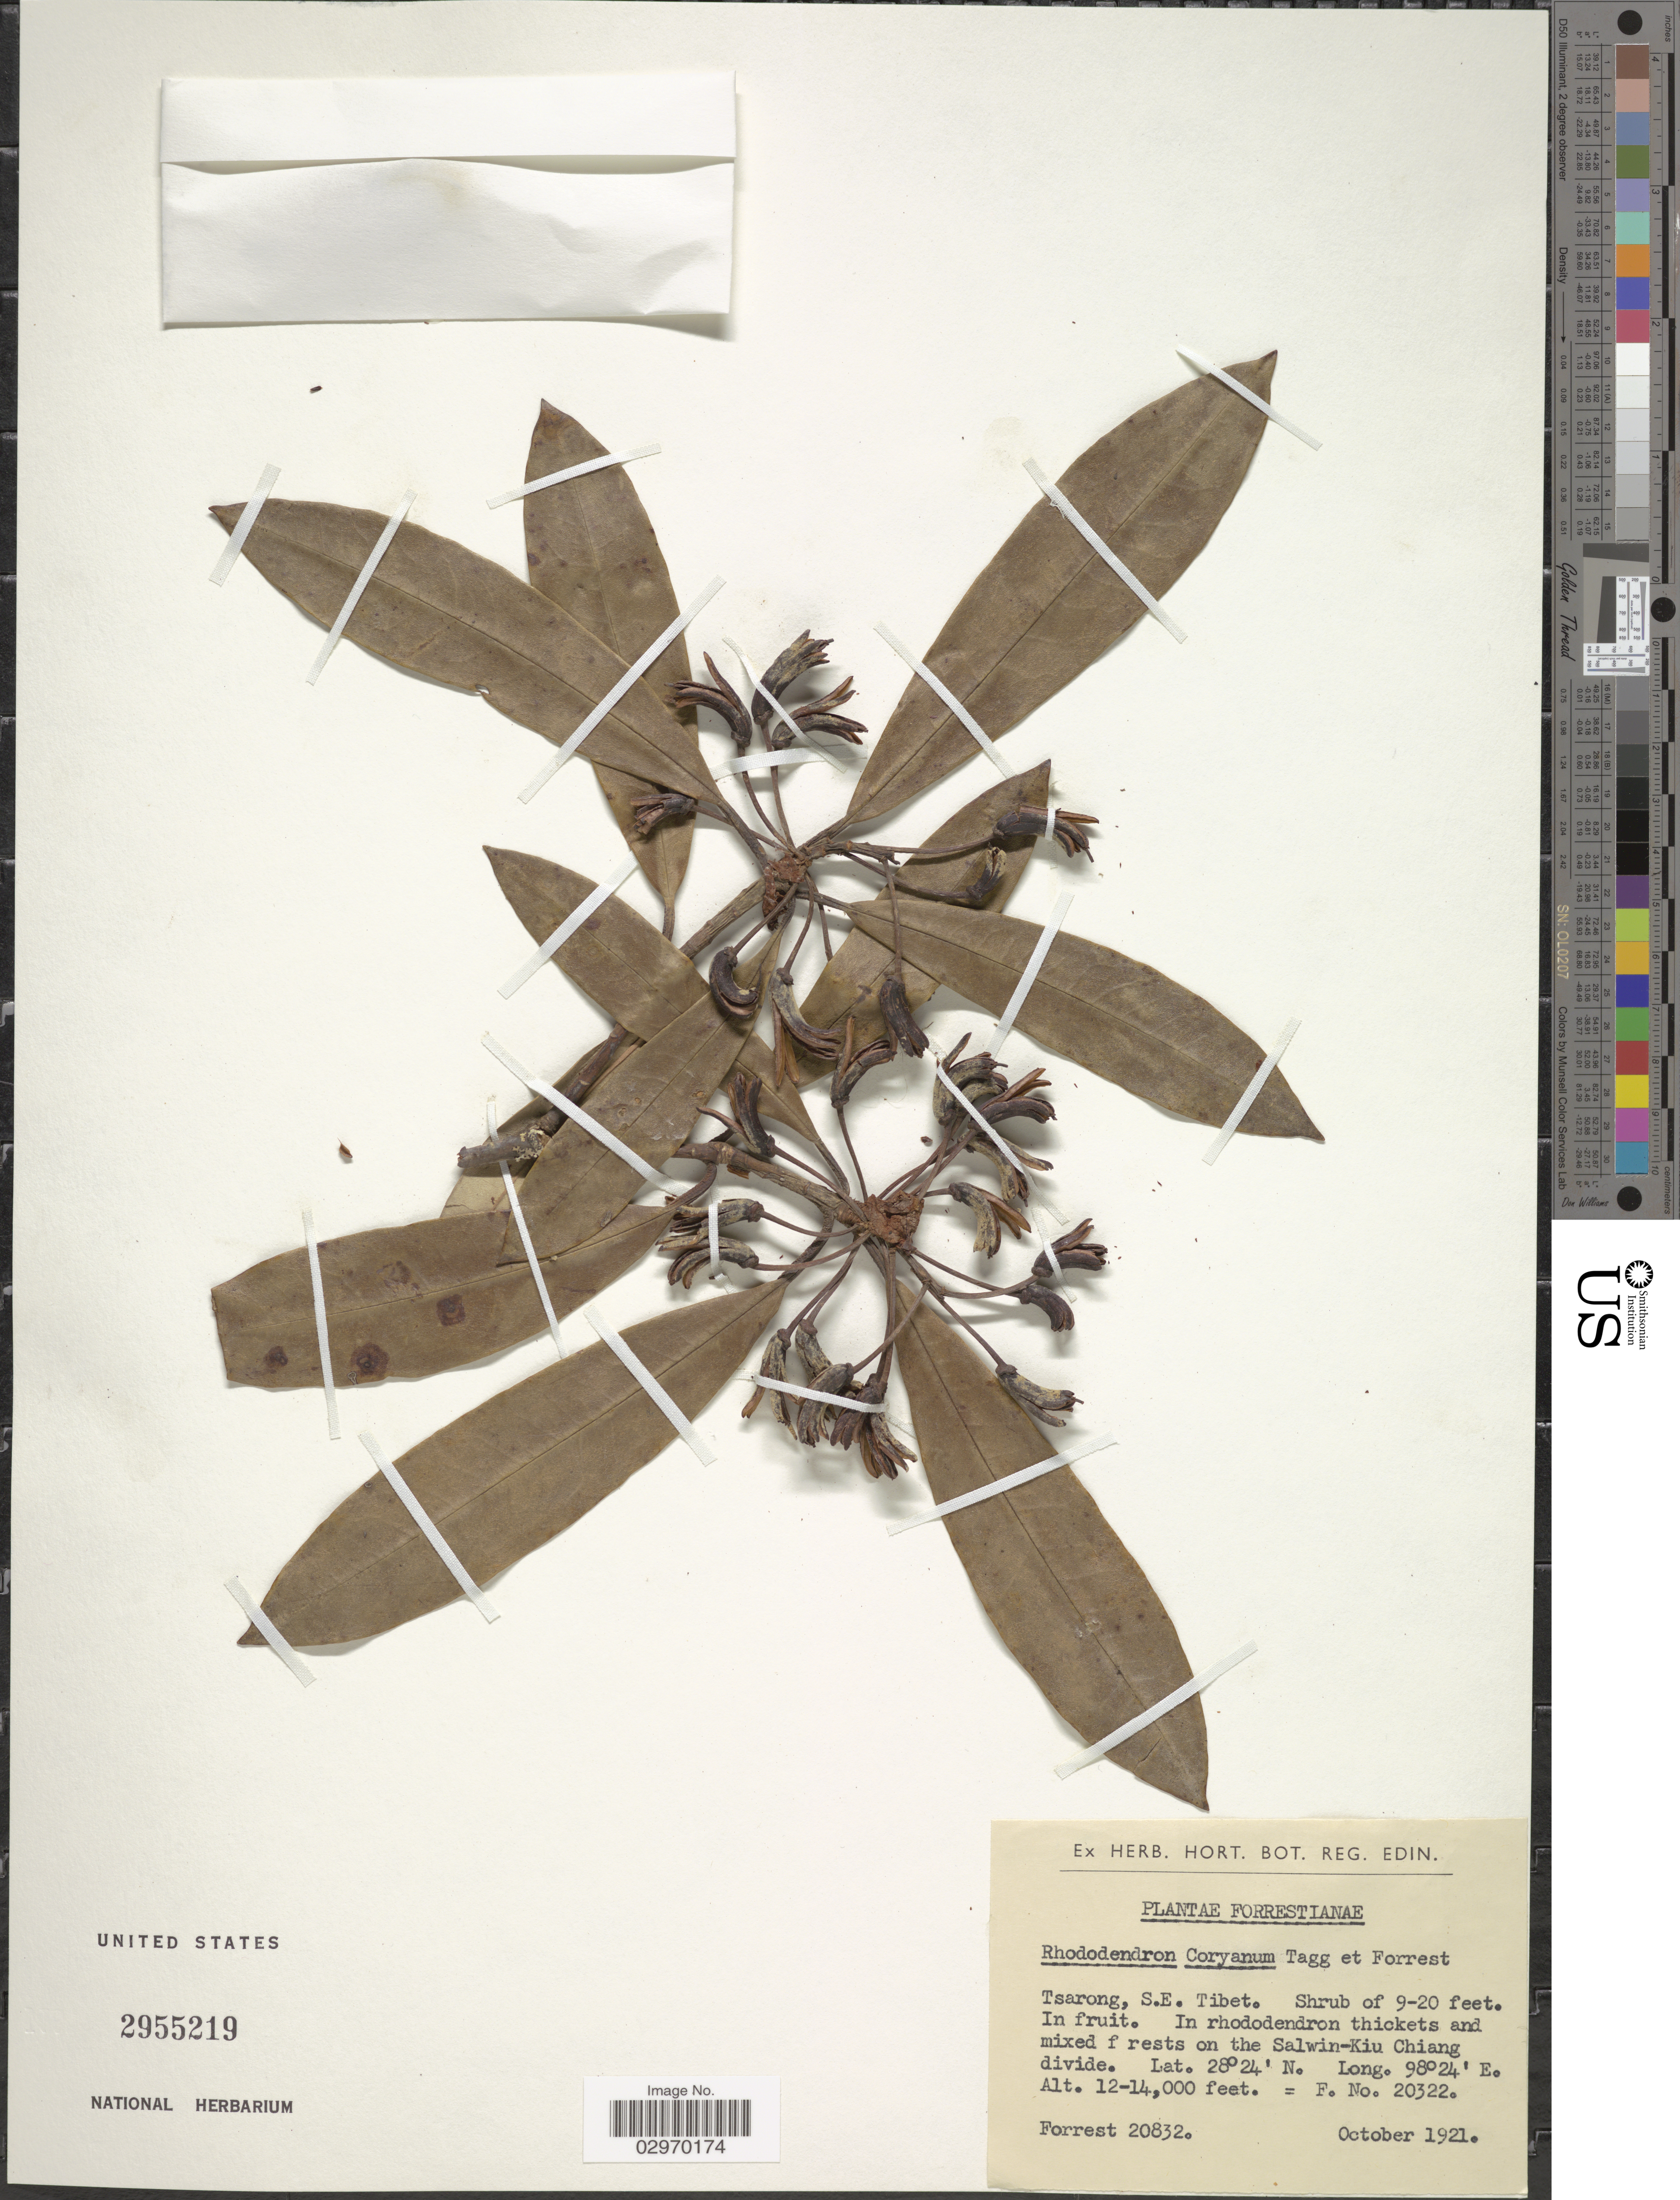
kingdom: Plantae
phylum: Tracheophyta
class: Magnoliopsida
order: Ericales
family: Ericaceae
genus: Rhododendron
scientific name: Rhododendron coryanum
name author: Tagg & Forrest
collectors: -. Forrest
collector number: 20832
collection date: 1921-10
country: China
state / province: Xizang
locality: Tsarong, S.E. Tibet. On the Salwin-Kiu Chiang divide.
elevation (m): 3658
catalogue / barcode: US 2955219